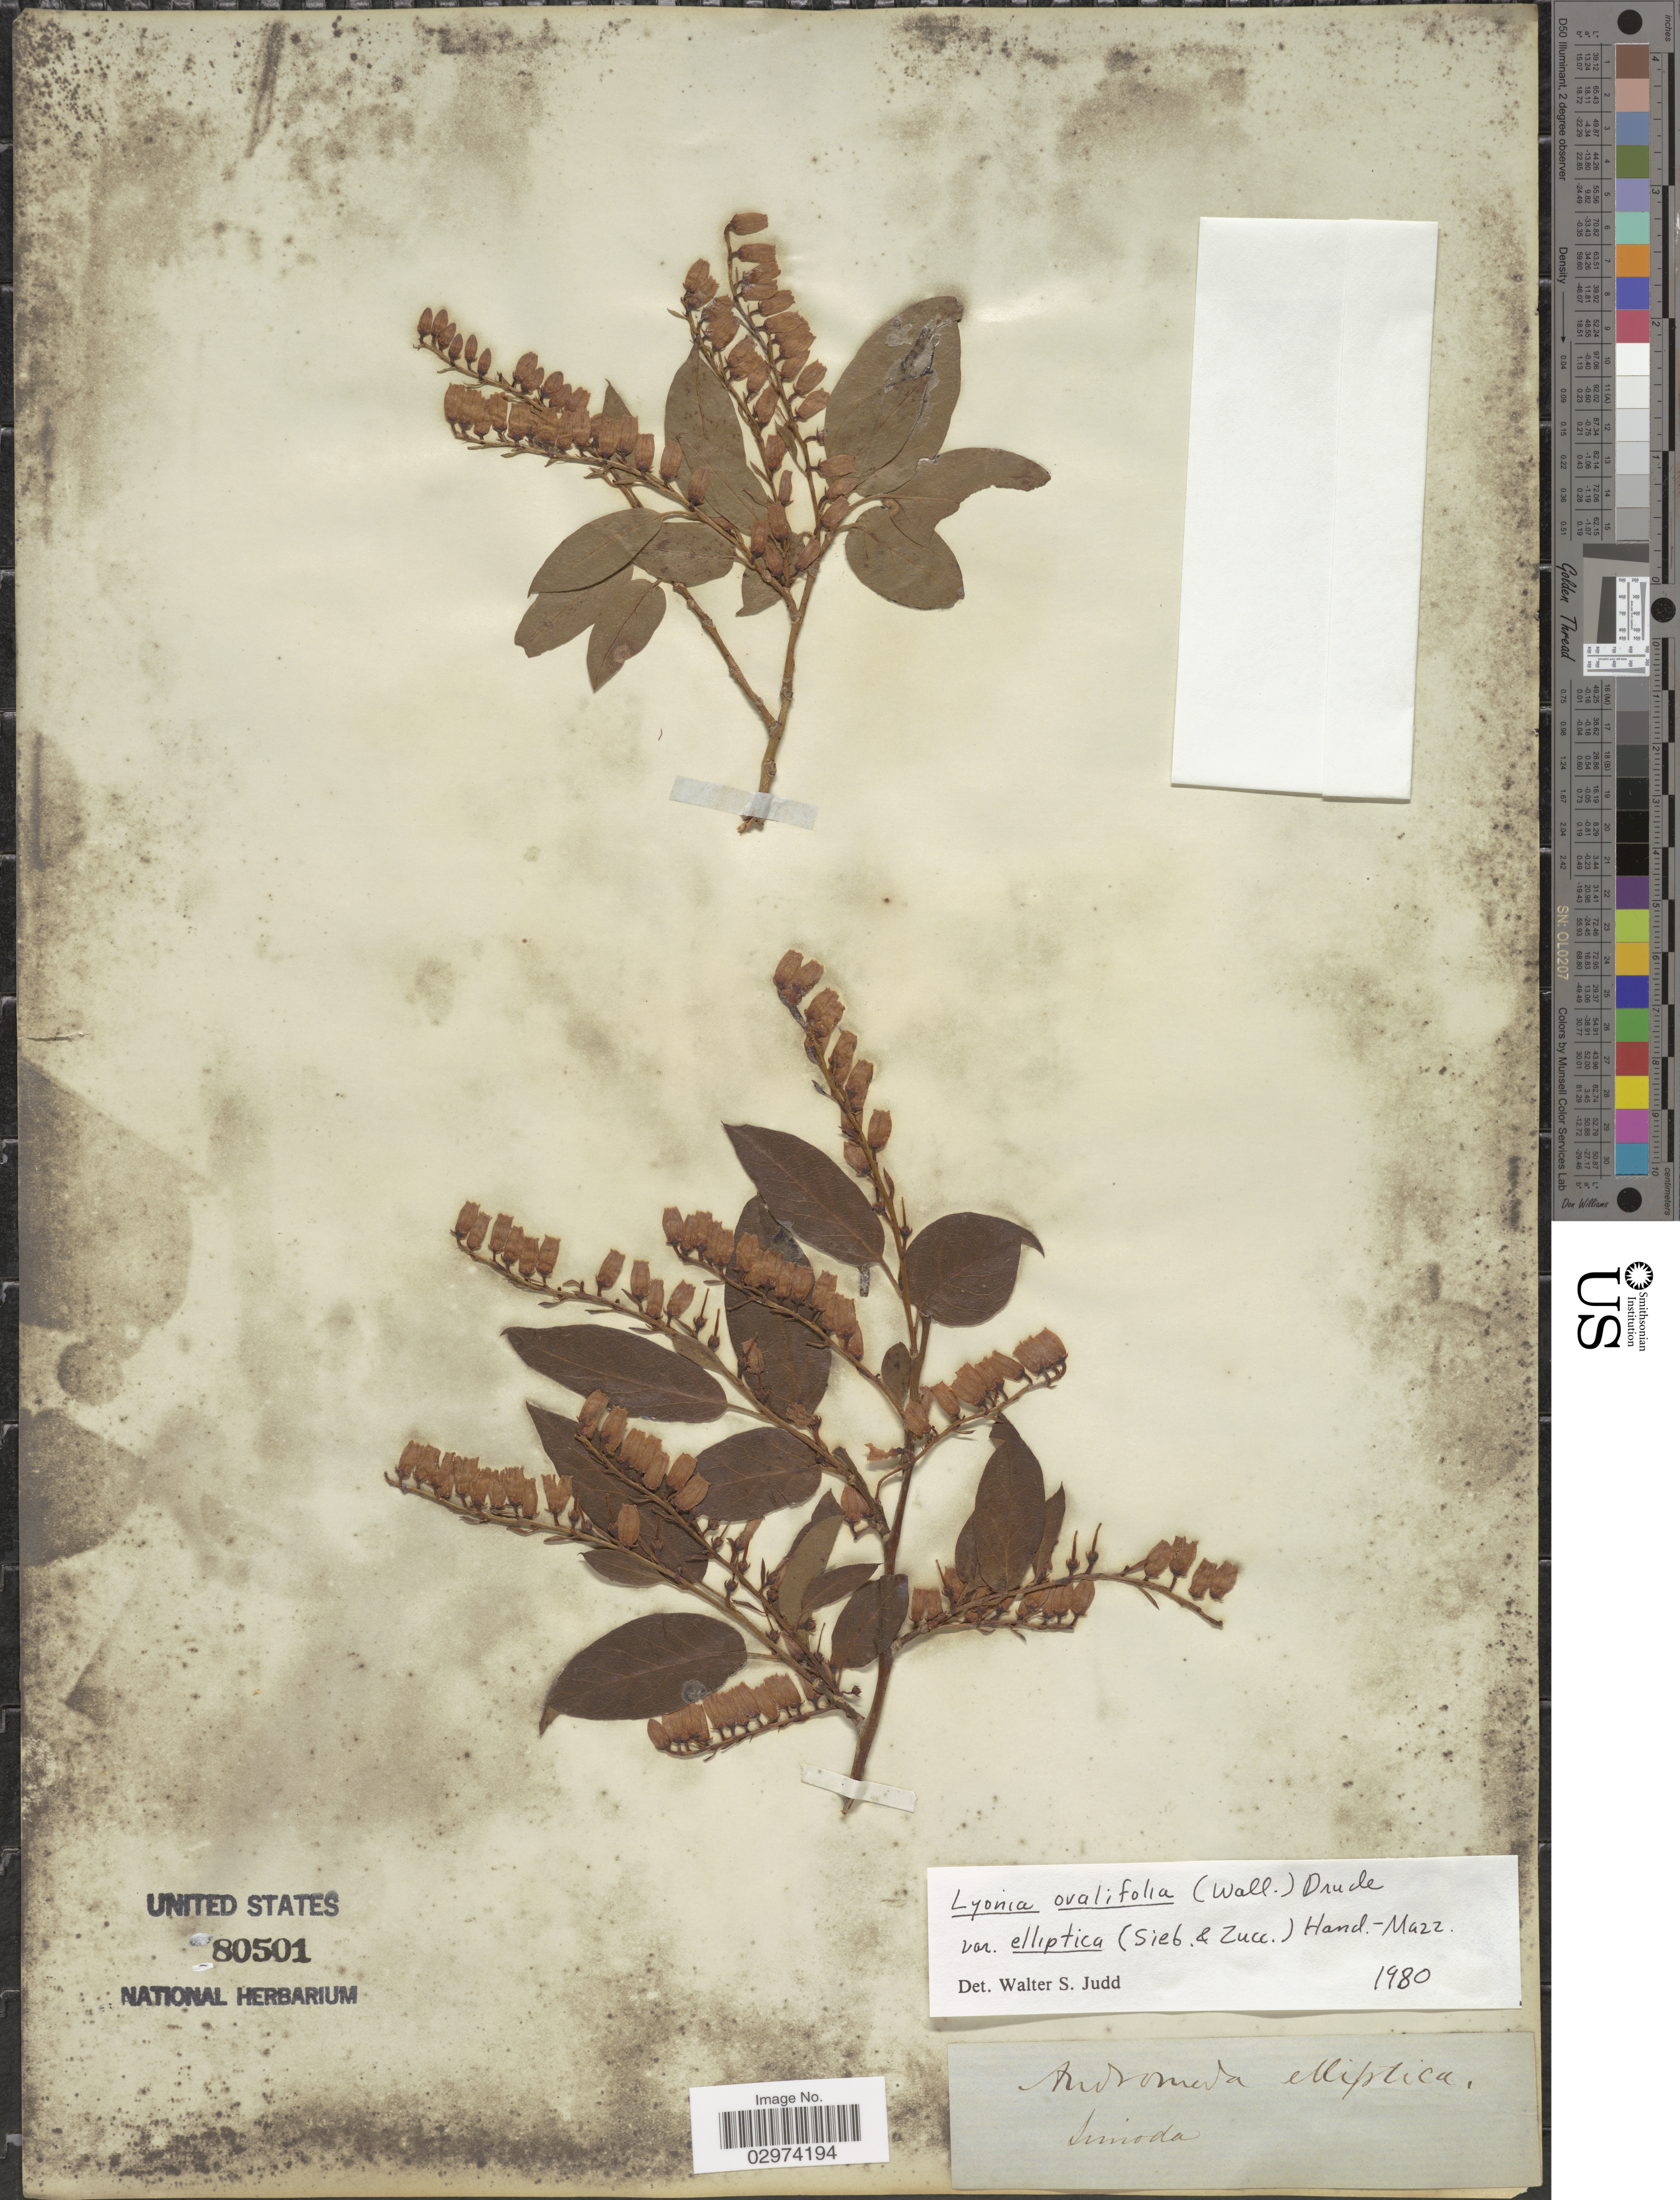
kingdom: Plantae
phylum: Tracheophyta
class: Magnoliopsida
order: Ericales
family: Ericaceae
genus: Lyonia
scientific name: Lyonia ovalifolia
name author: (Wall.) Drude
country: Japan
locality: Simoda.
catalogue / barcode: US 80501